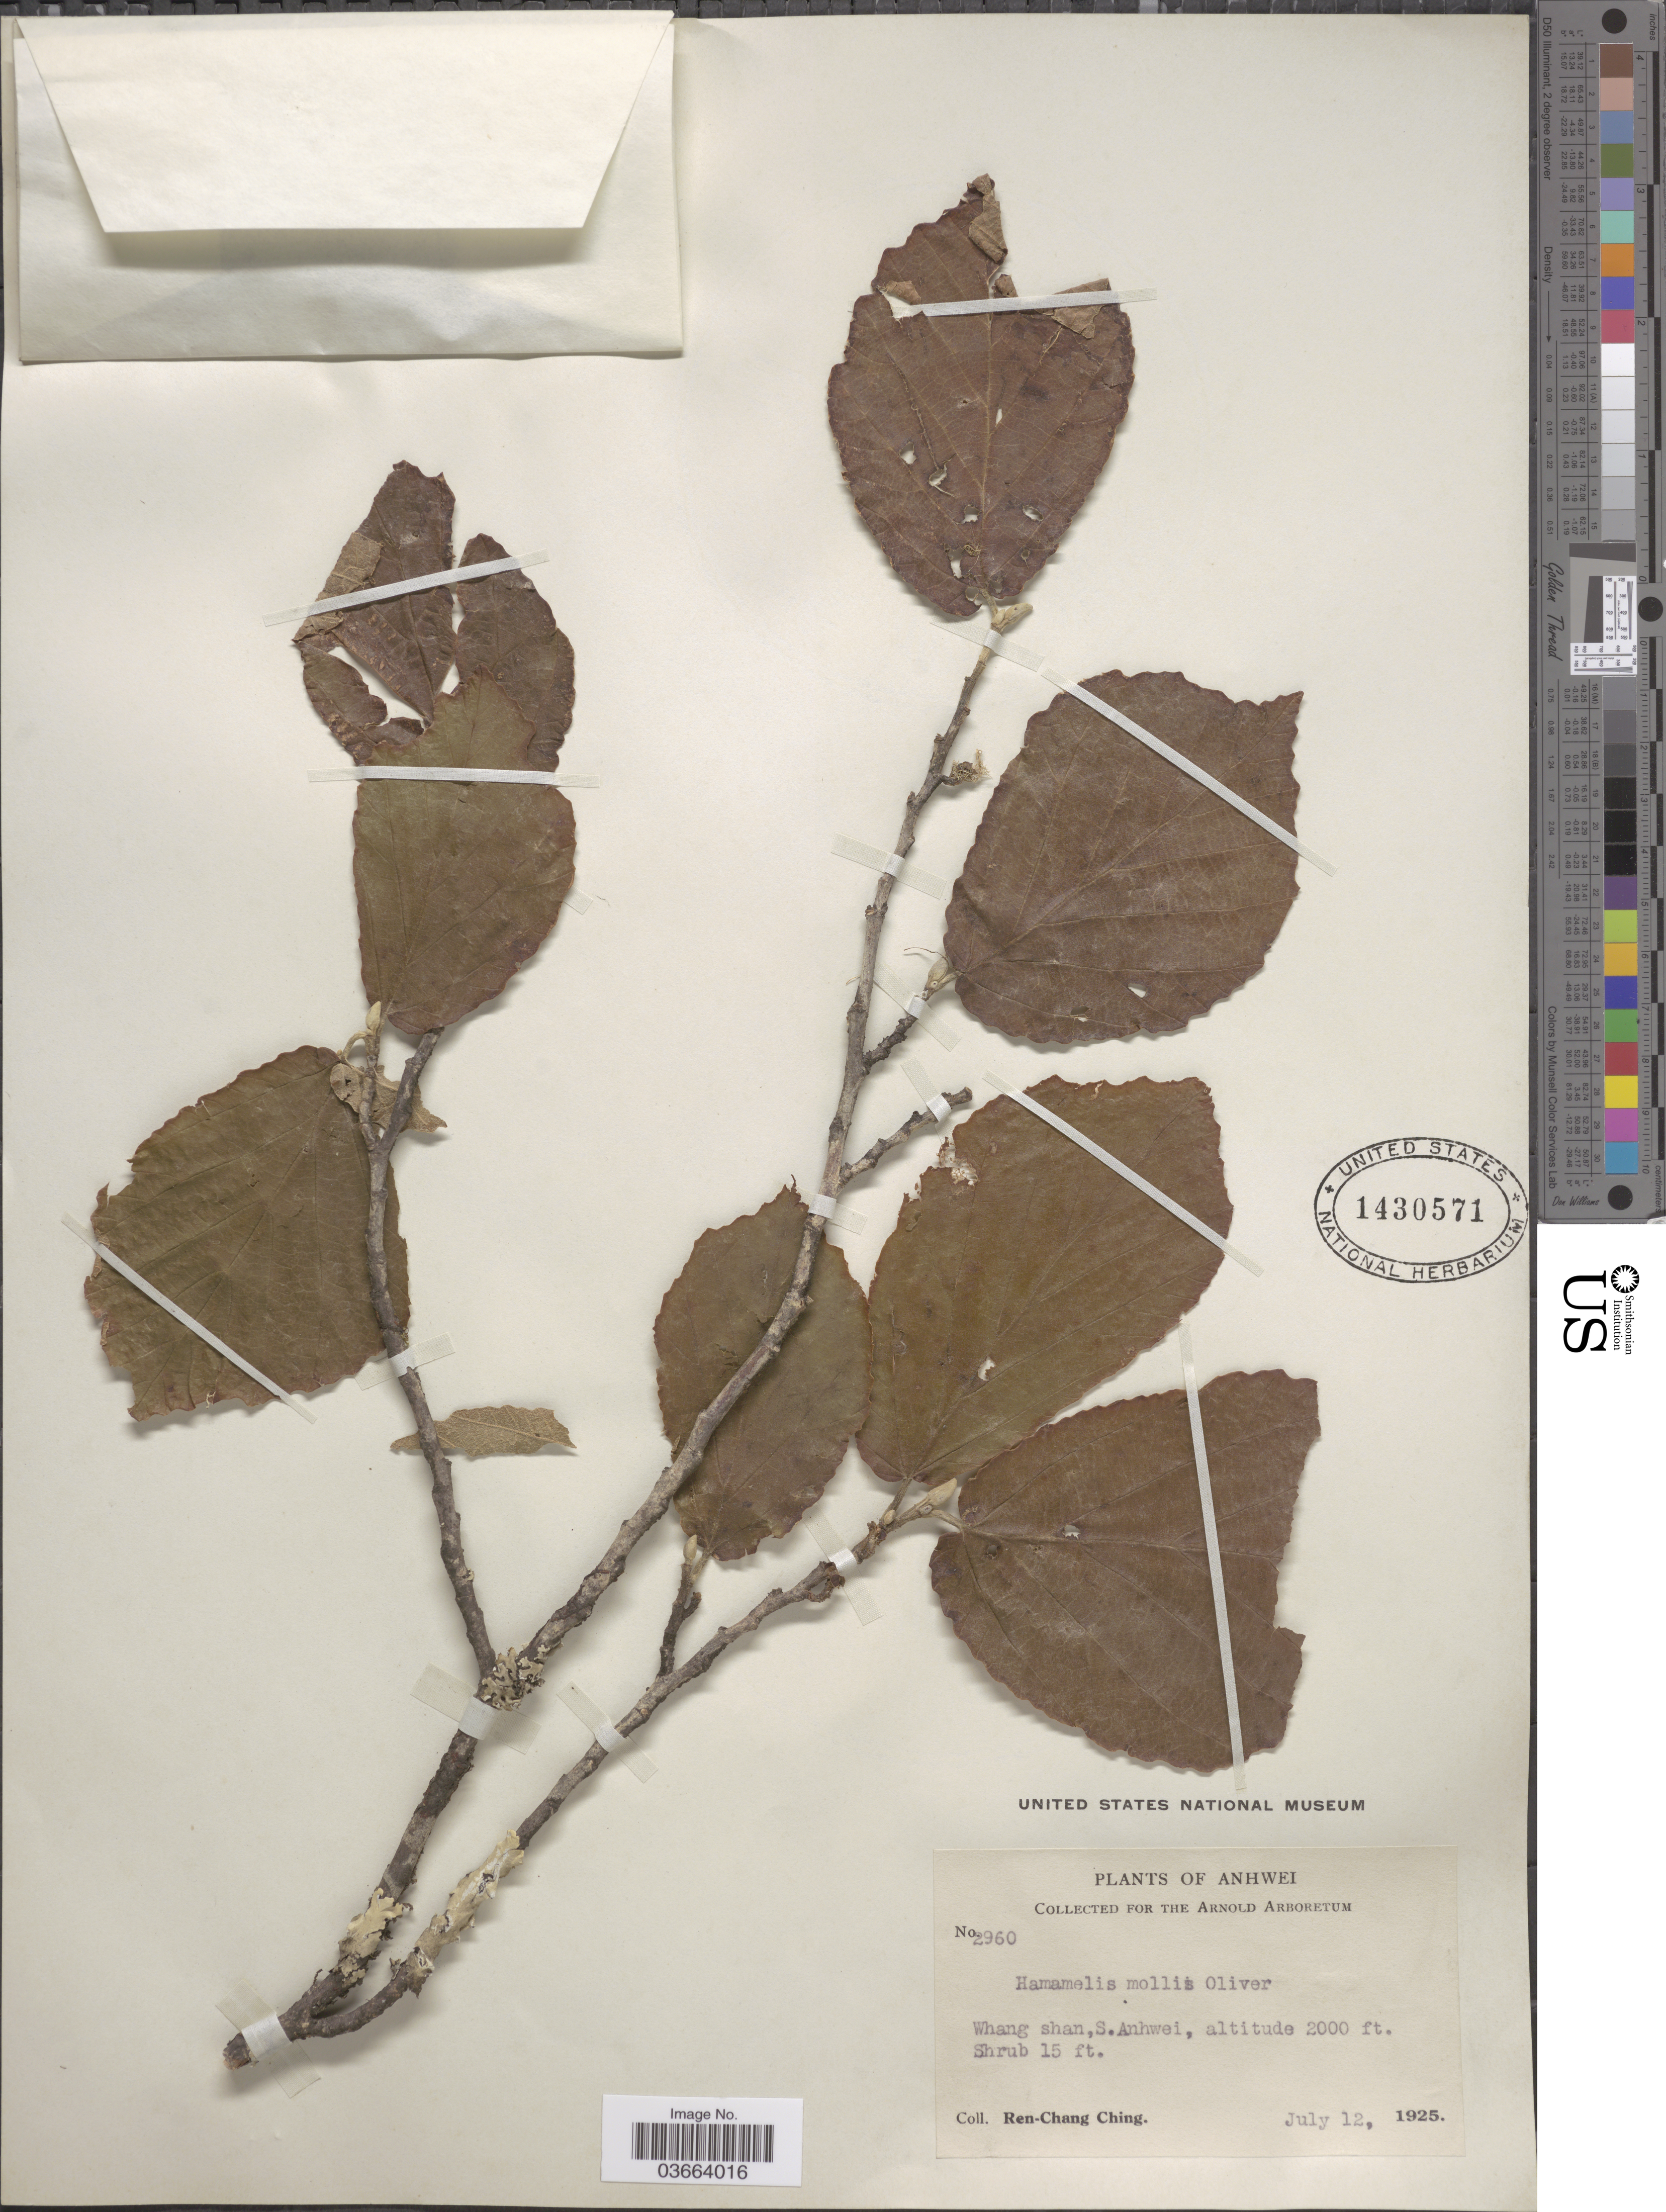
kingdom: Plantae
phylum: Tracheophyta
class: Magnoliopsida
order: Saxifragales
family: Hamamelidaceae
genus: Hamamelis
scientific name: Hamamelis mollis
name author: Oliv.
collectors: R. C. Ching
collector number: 2960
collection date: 1925-07-12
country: China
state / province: Anhui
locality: Whang shan, S.Anhwei.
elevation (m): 610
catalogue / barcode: US 1430571